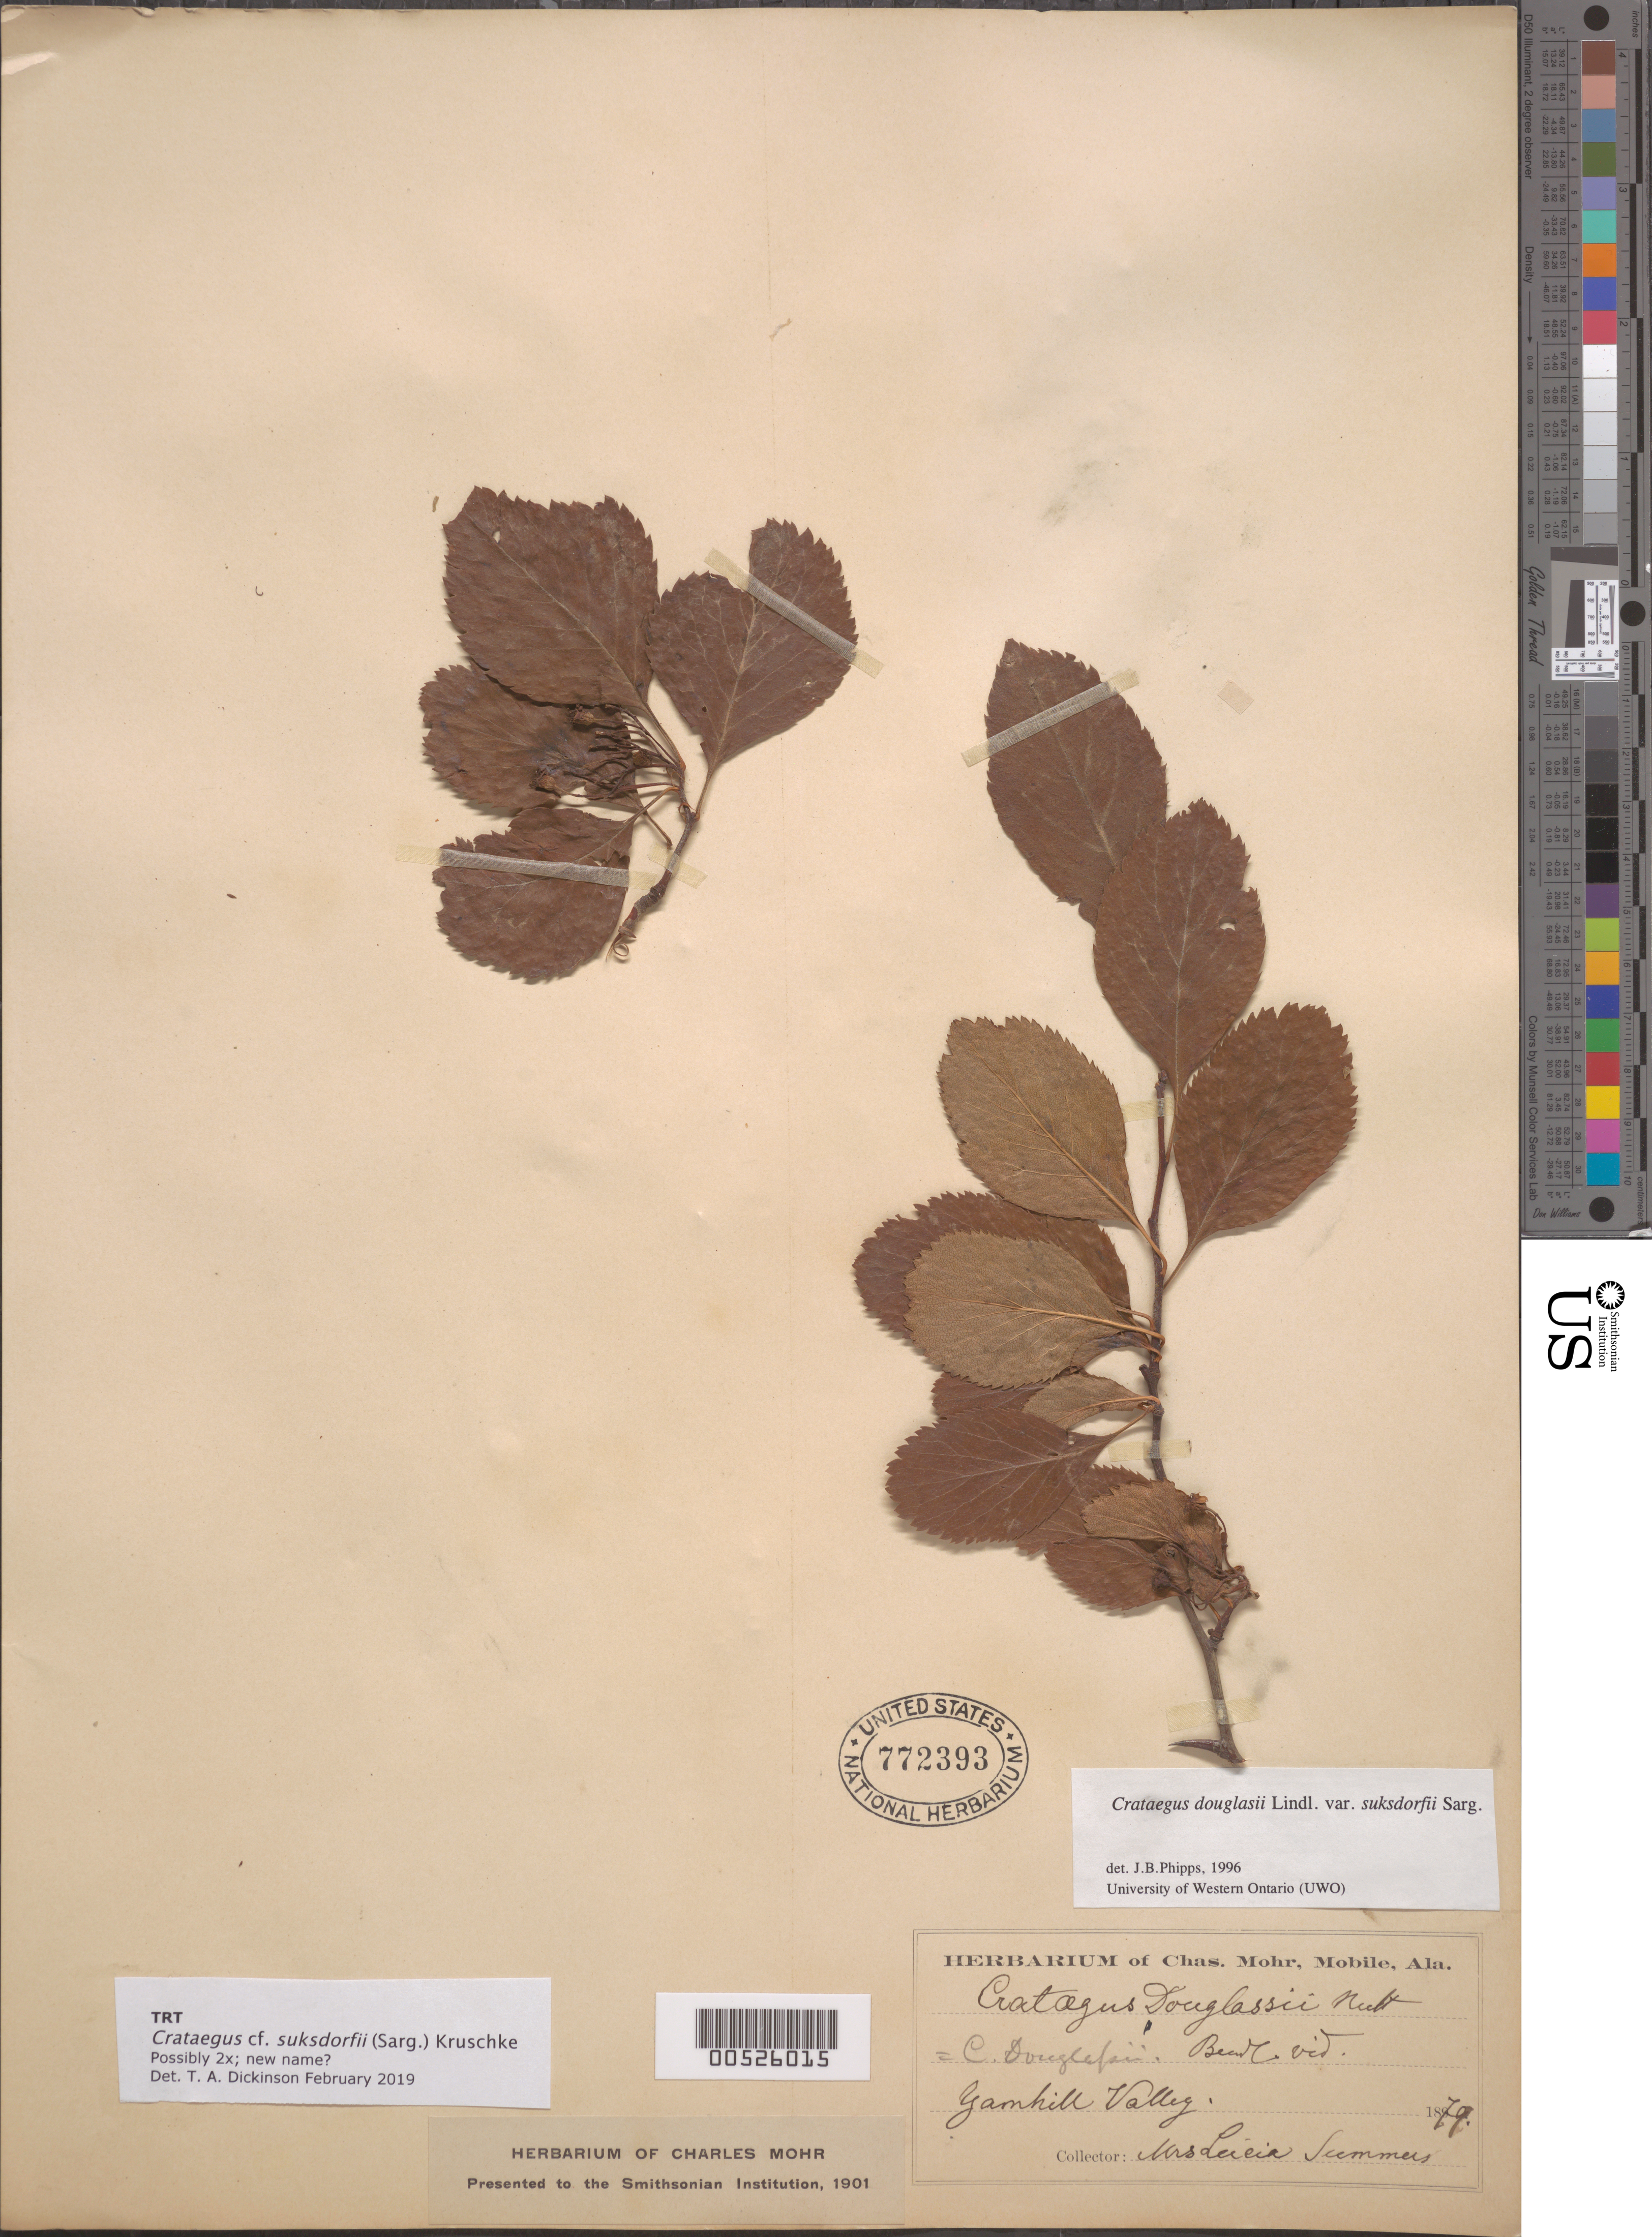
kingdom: Plantae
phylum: Tracheophyta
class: Magnoliopsida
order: Rosales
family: Rosaceae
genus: Crataegus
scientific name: Crataegus suksdorfii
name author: (Sarg.) Kruschke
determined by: Dickinson, Timothy A., Assistant Curator (TRT), University of Toronto (CANADA)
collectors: L. Summers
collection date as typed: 1879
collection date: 1879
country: United States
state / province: Alabama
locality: Yamhill Valley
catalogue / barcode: US 772393